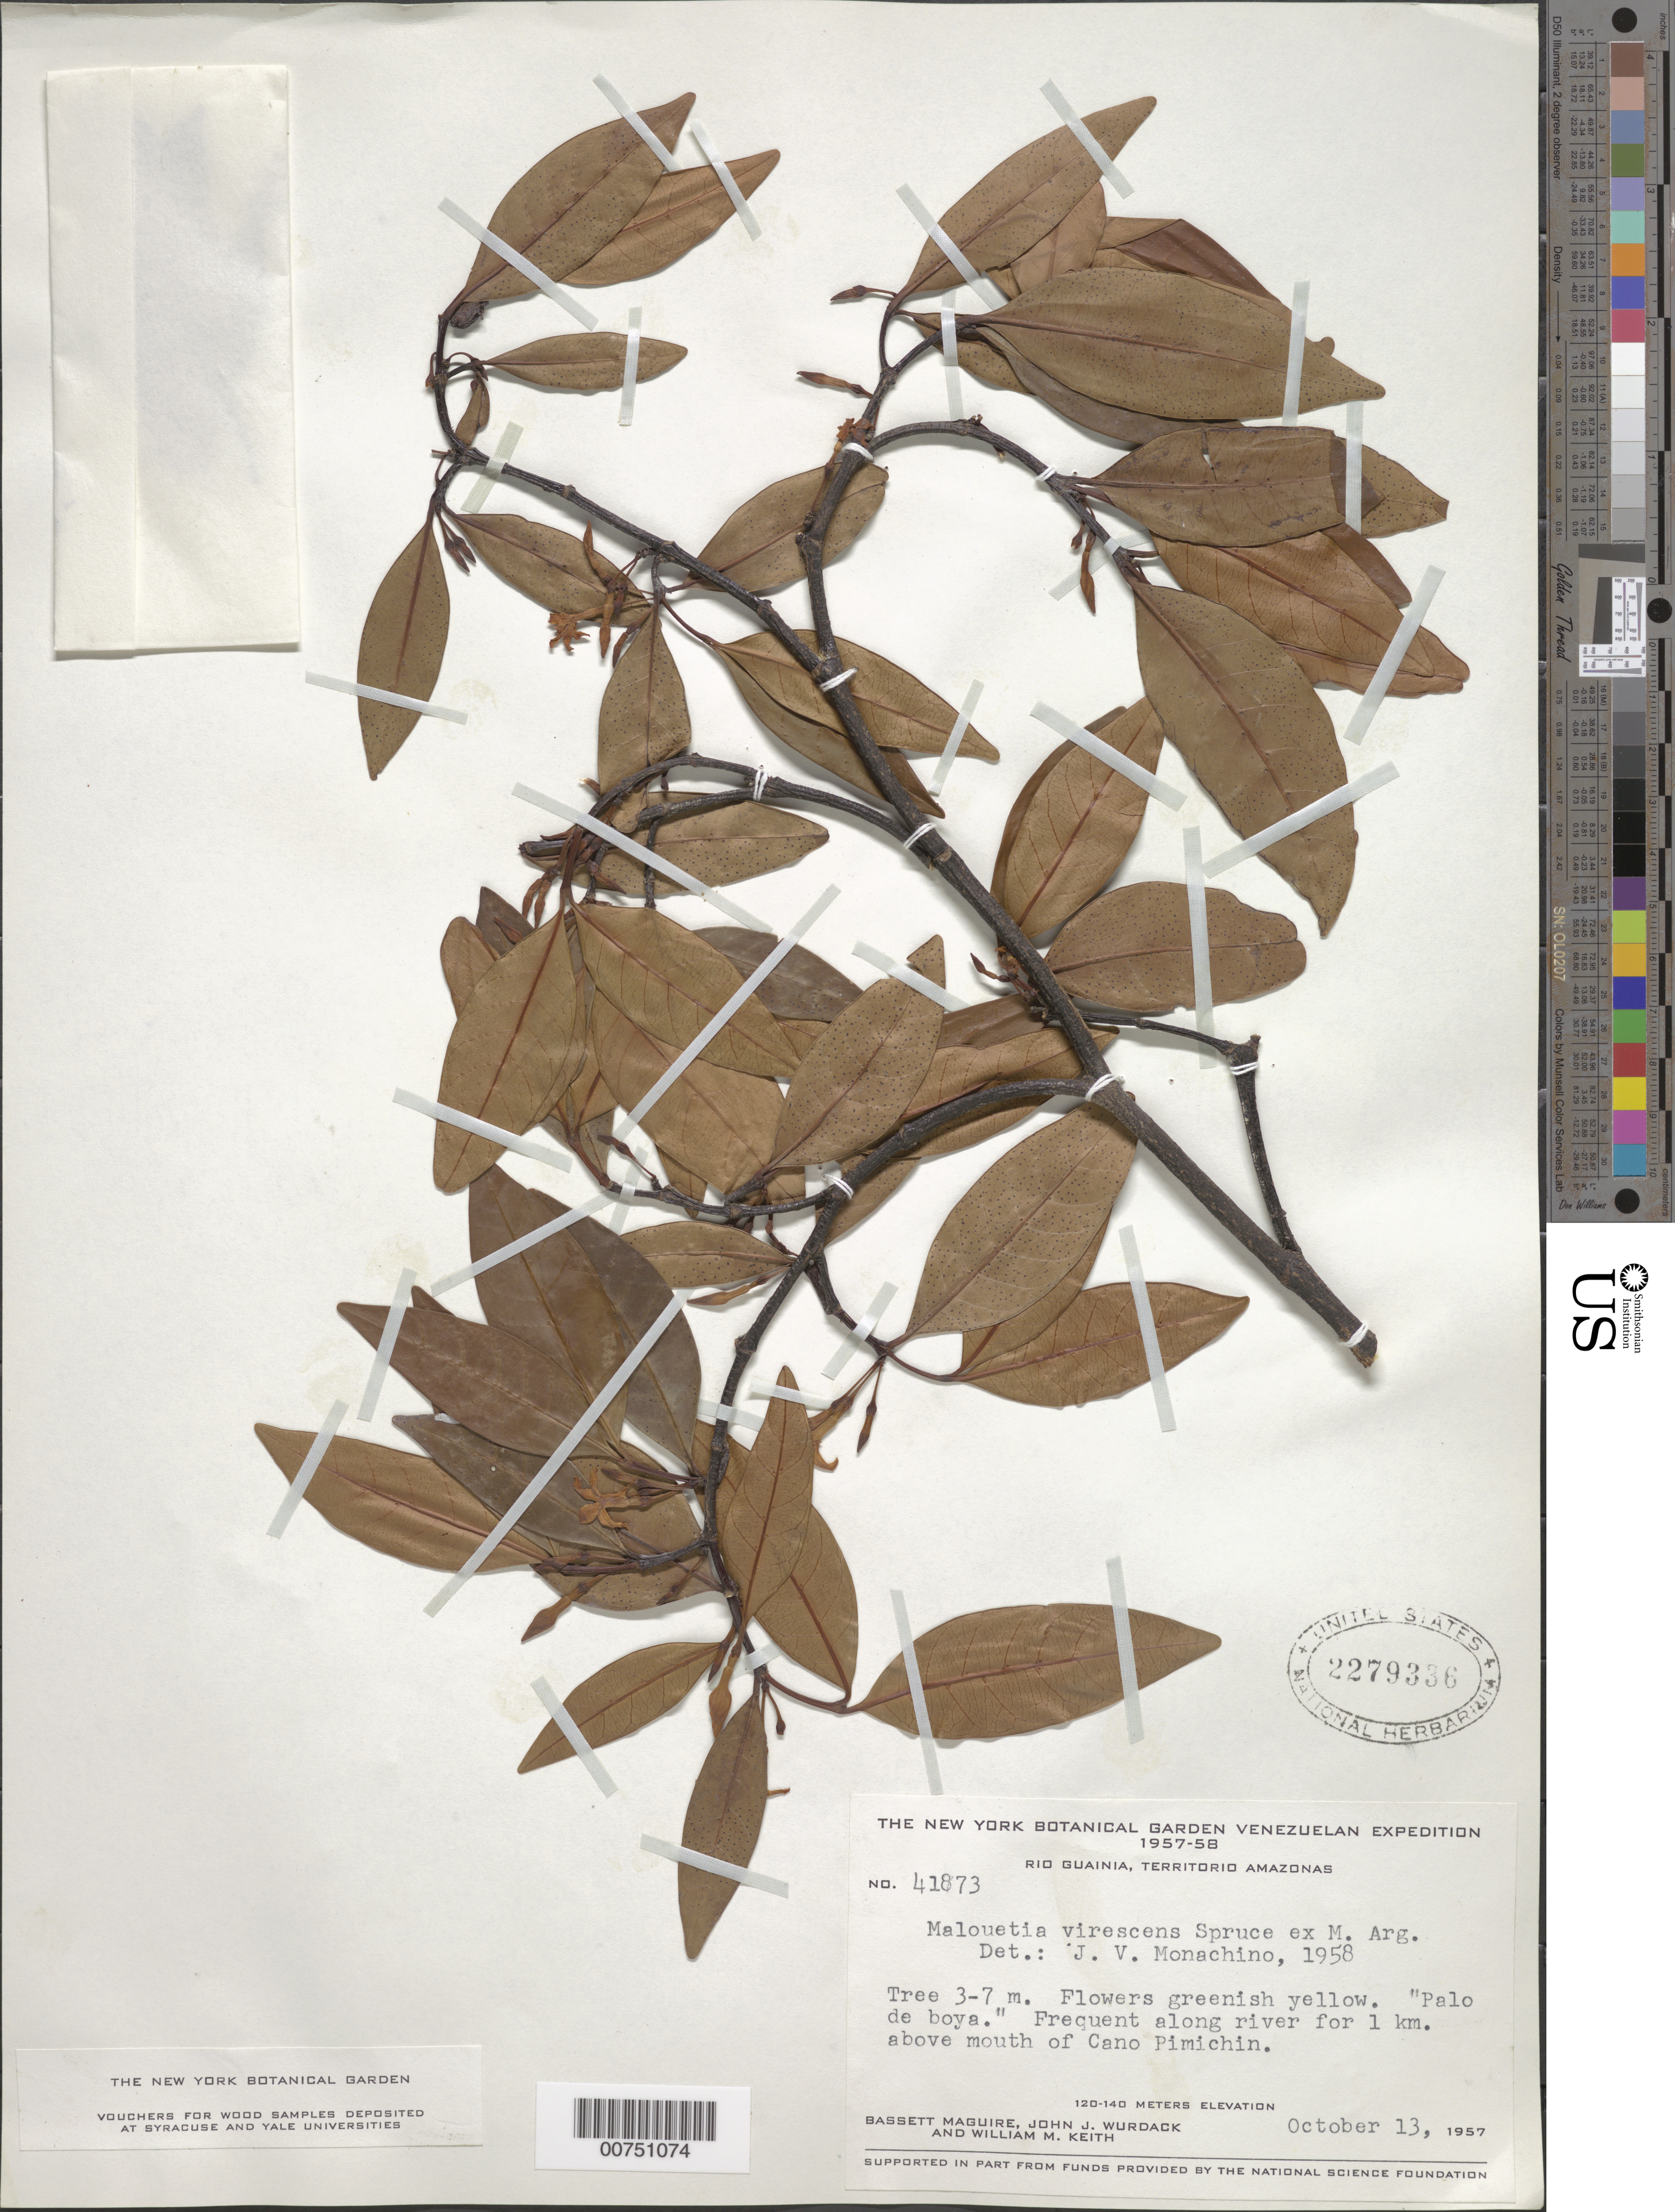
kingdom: Plantae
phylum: Tracheophyta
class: Magnoliopsida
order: Gentianales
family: Apocynaceae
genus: Malouetia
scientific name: Malouetia virescens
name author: Spruce ex Müll. Arg.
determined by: Monachino, J. V.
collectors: B. Maguire, J. J. Wurdack & W. Keith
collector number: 41873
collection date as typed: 13-Oct-57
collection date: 1957-10-13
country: Venezuela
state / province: Amazonas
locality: Río Guainía, above mouth of Caño Pimichin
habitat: Along river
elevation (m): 120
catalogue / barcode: US 2279336